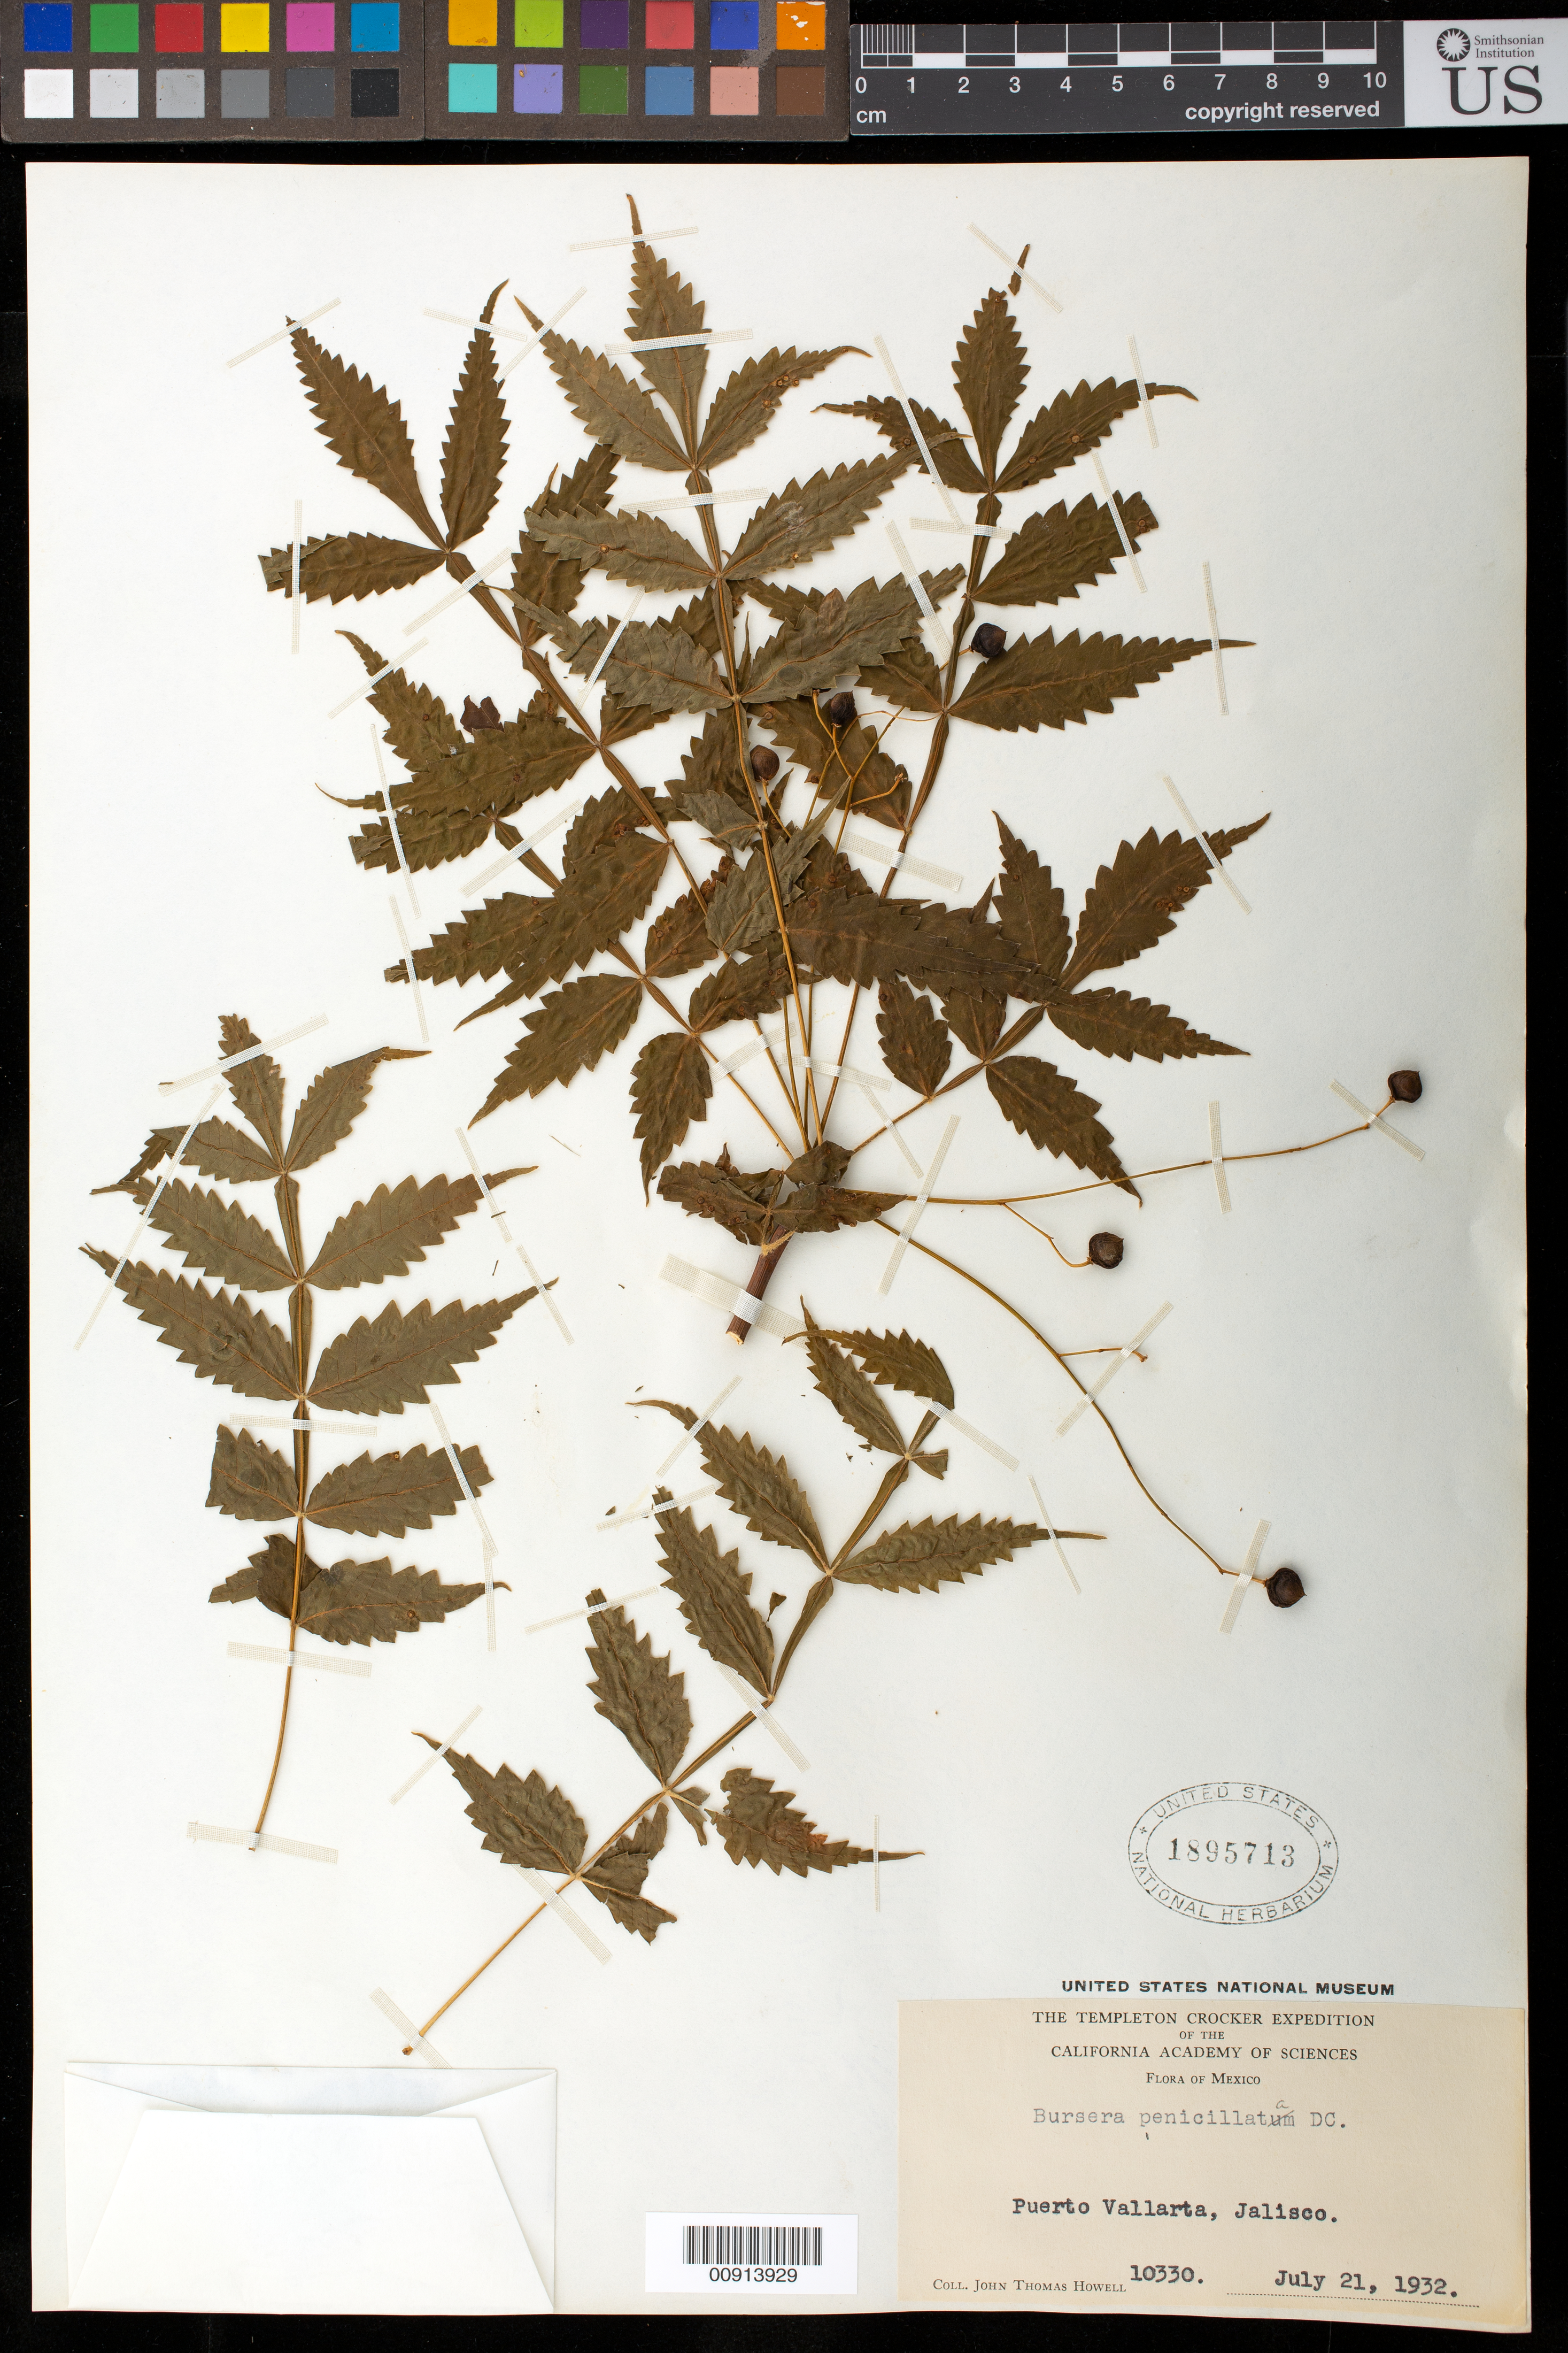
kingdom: Plantae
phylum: Tracheophyta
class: Magnoliopsida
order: Sapindales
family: Burseraceae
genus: Bursera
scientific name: Bursera penicillata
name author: (DC.) Engl.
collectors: J. T. Howell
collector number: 10330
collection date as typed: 21 Jul 1932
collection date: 1932-07-21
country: Mexico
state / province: Jalisco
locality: Puerto Vallarta, Jalisco.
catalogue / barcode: US 1895713